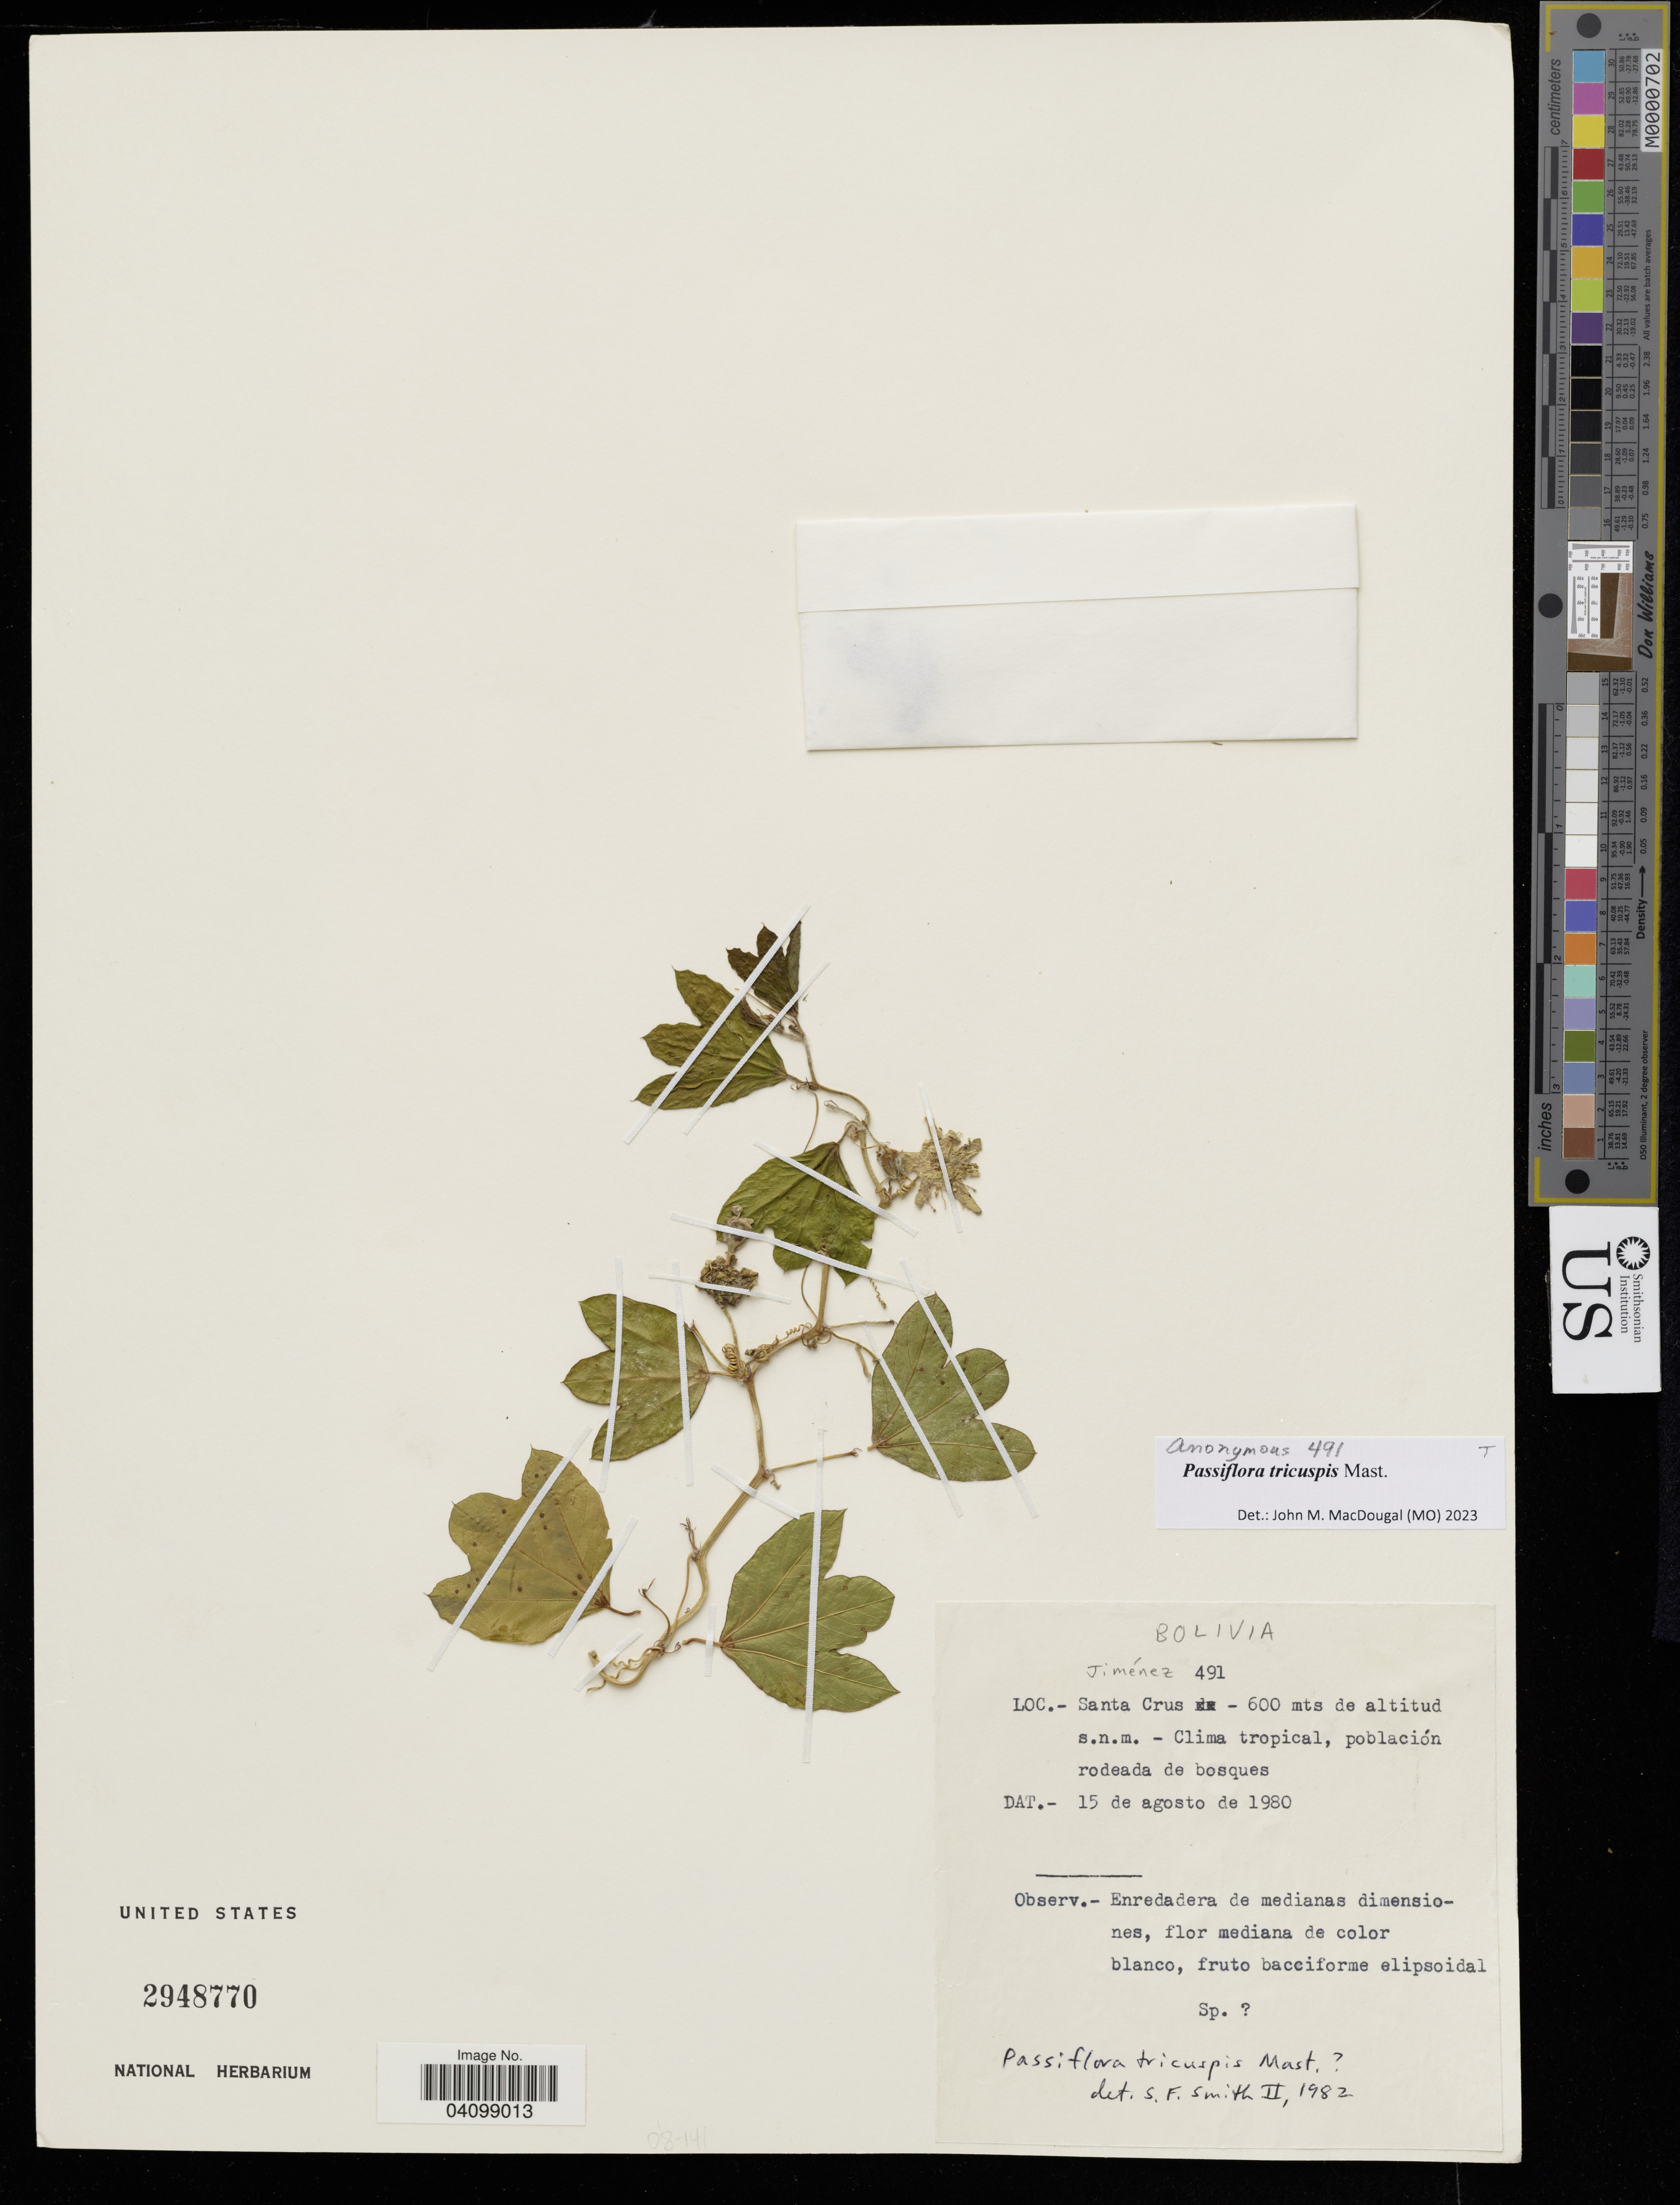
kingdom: Plantae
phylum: Tracheophyta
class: Magnoliopsida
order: Malpighiales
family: Passifloraceae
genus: Passiflora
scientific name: Passiflora tricuspis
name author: Mast.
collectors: Jimenez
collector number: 491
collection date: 1980-08-15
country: Bolivia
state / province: Santa Cruz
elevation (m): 600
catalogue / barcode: US 2948770